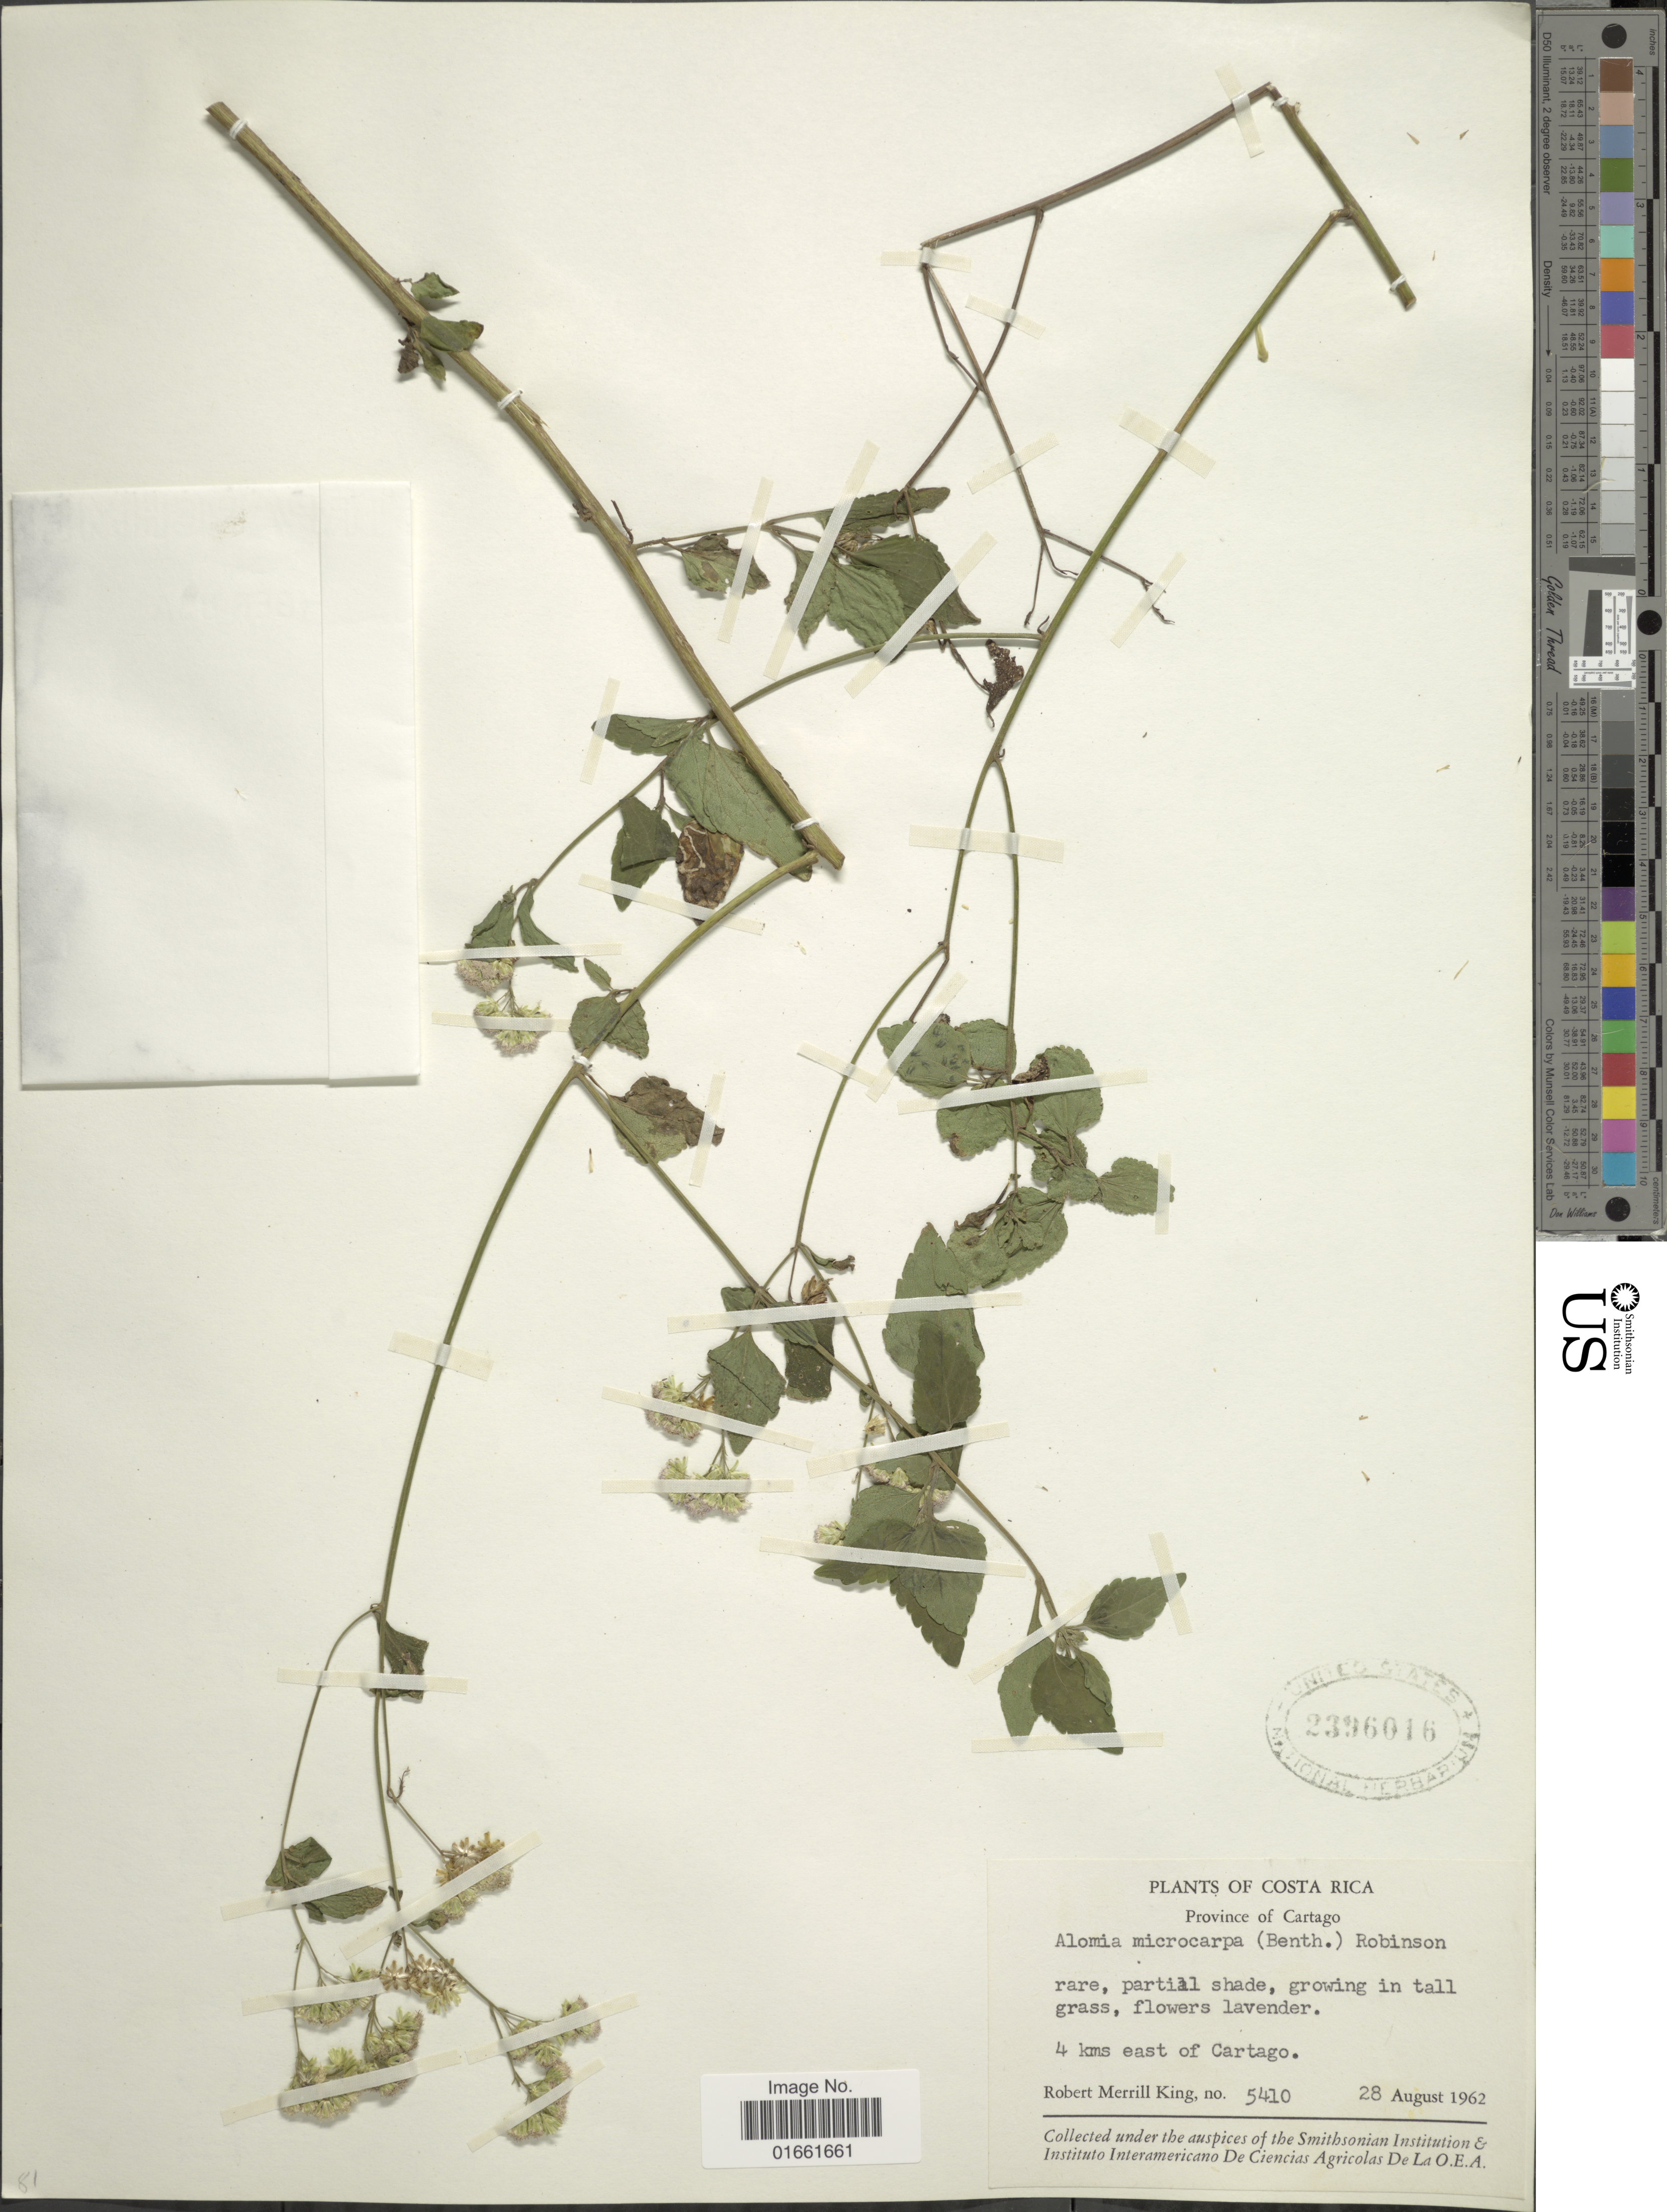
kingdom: Plantae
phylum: Tracheophyta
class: Magnoliopsida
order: Asterales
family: Asteraceae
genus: Fleischmannia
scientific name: Fleischmannia pratensis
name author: (Klatt) R.M. King & H. Rob.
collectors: R. M. King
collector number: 5410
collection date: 1962-08-28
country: Costa Rica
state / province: Cartago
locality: Province of Cartago, 4 kms east of Cartago.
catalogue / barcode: US 2396016